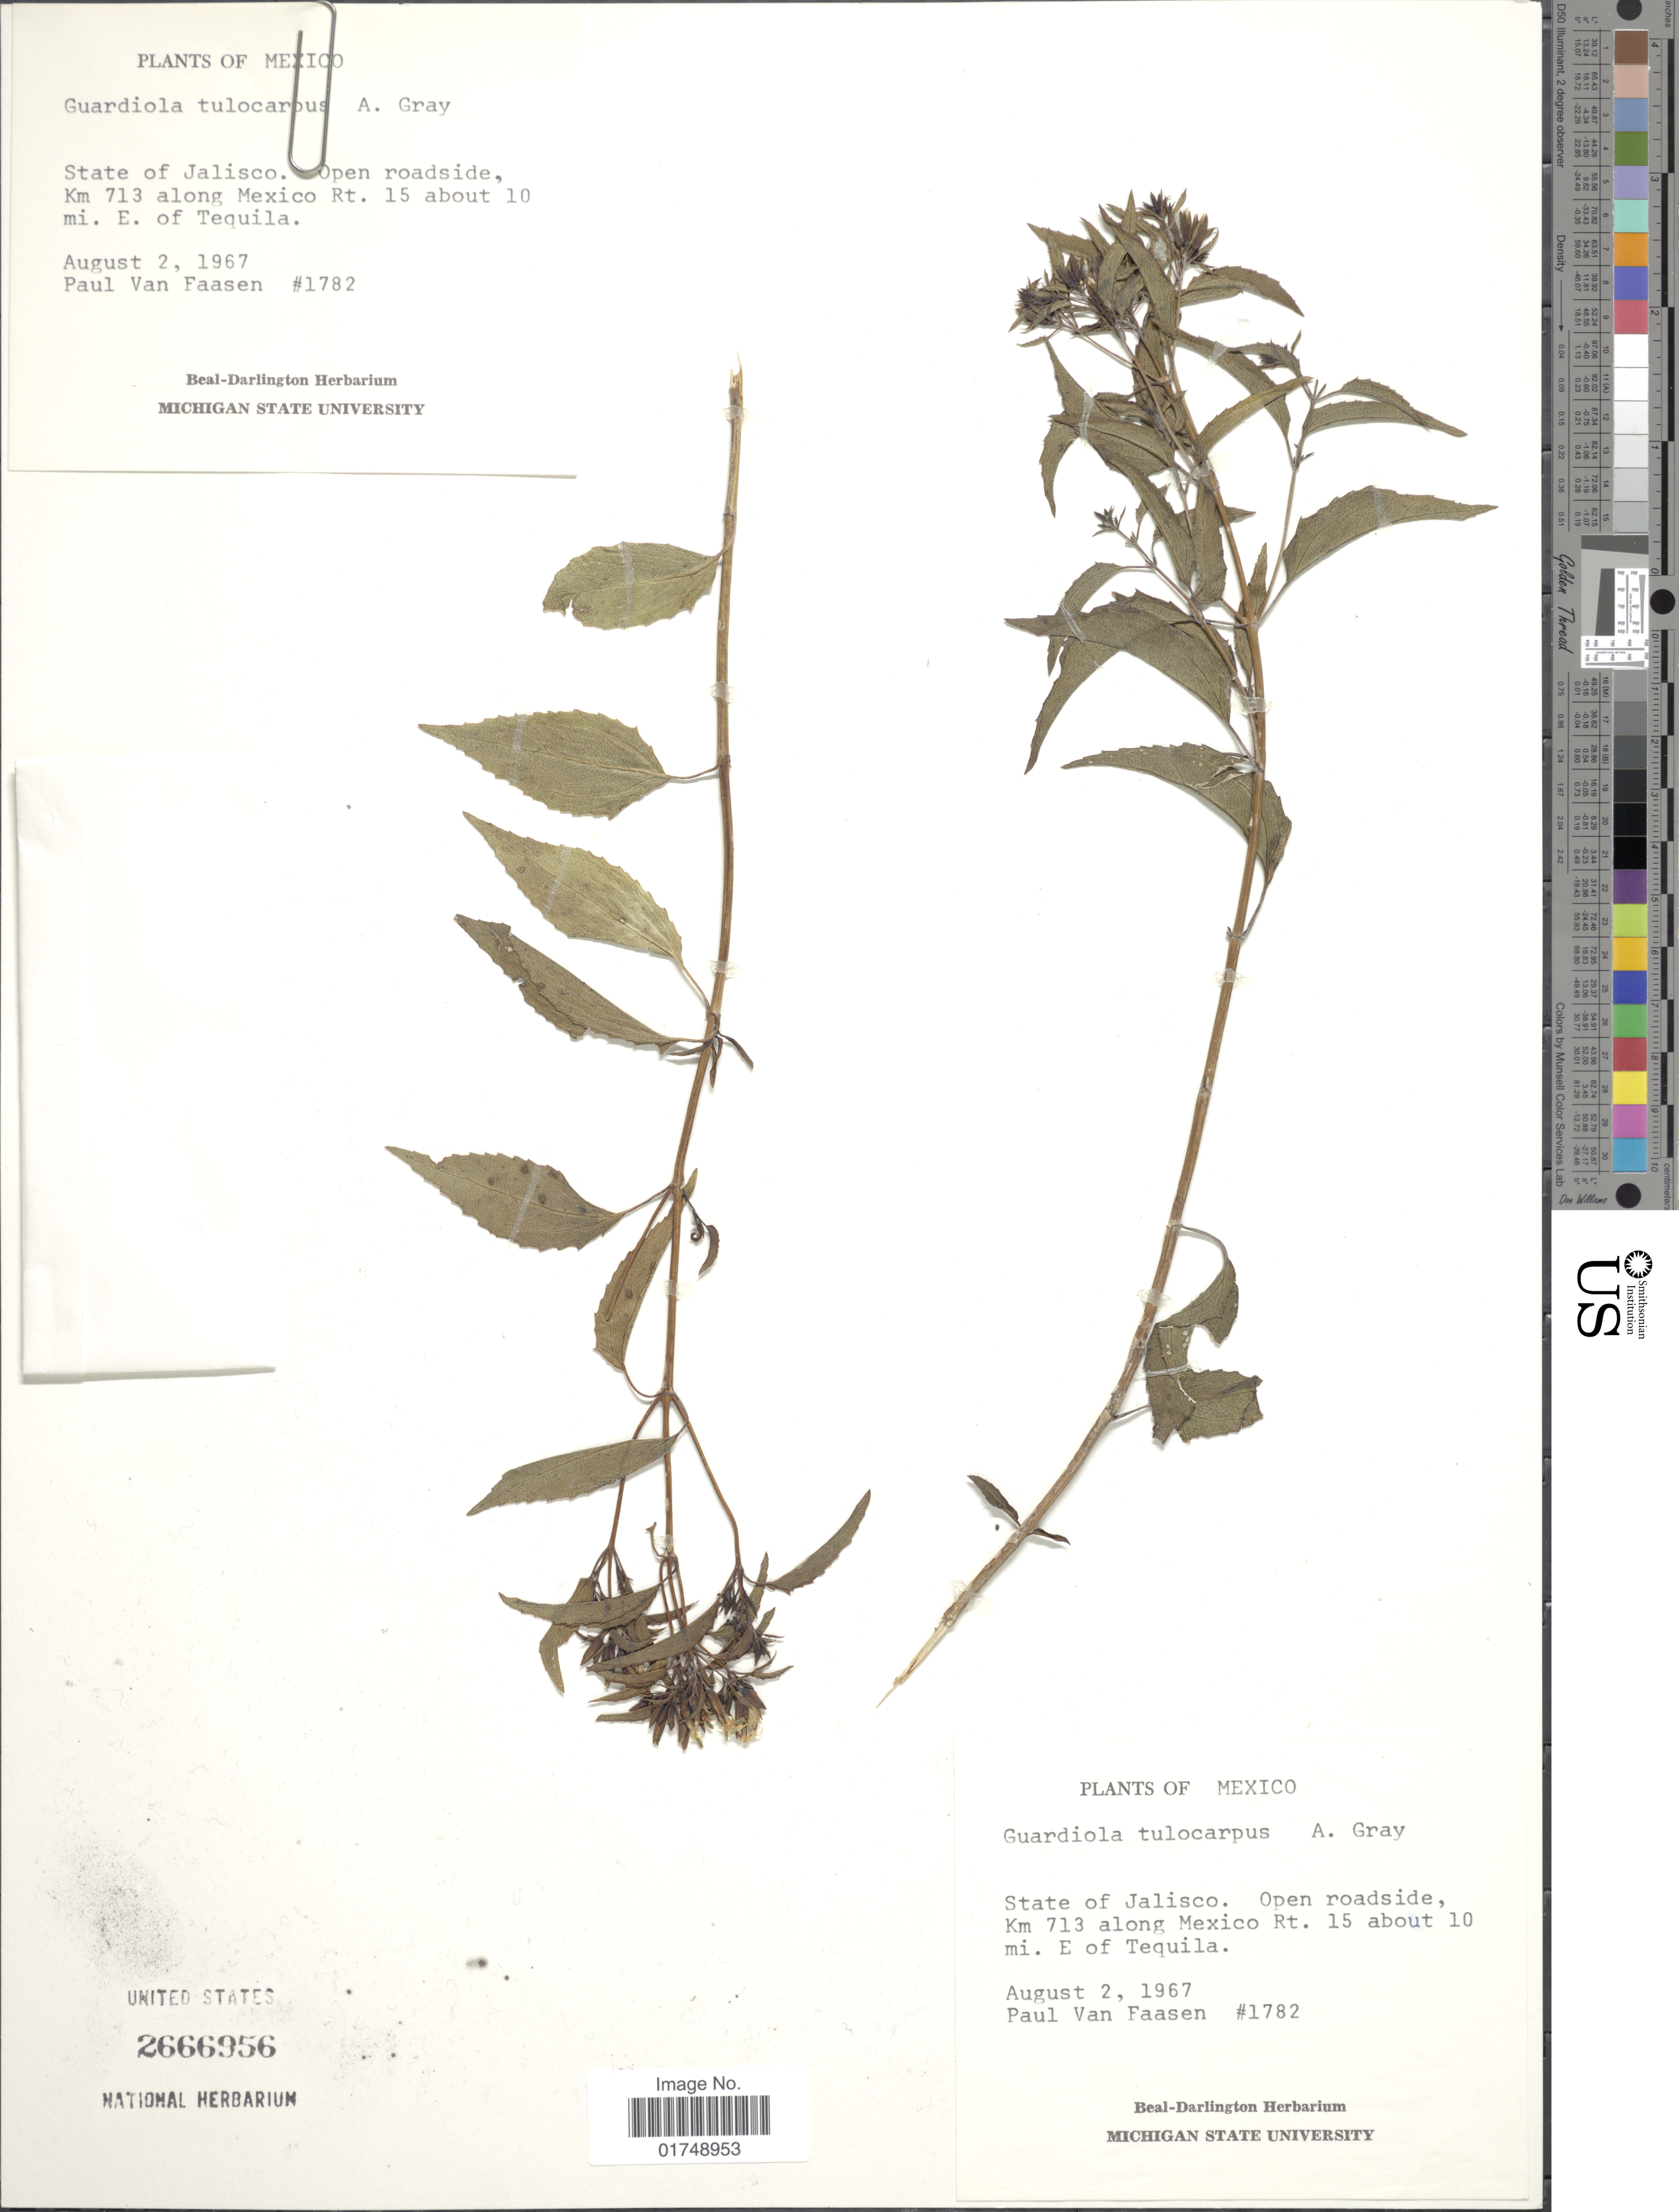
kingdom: Plantae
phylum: Tracheophyta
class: Magnoliopsida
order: Asterales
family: Asteraceae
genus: Guardiola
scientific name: Guardiola tulocarpus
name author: A. Gray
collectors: P. Van Faasen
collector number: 1782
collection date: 1967-08-02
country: Mexico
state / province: Jalisco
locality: Km 713 along Mexico Rt. about 10 mi. E of Tequila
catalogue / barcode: US 2666956